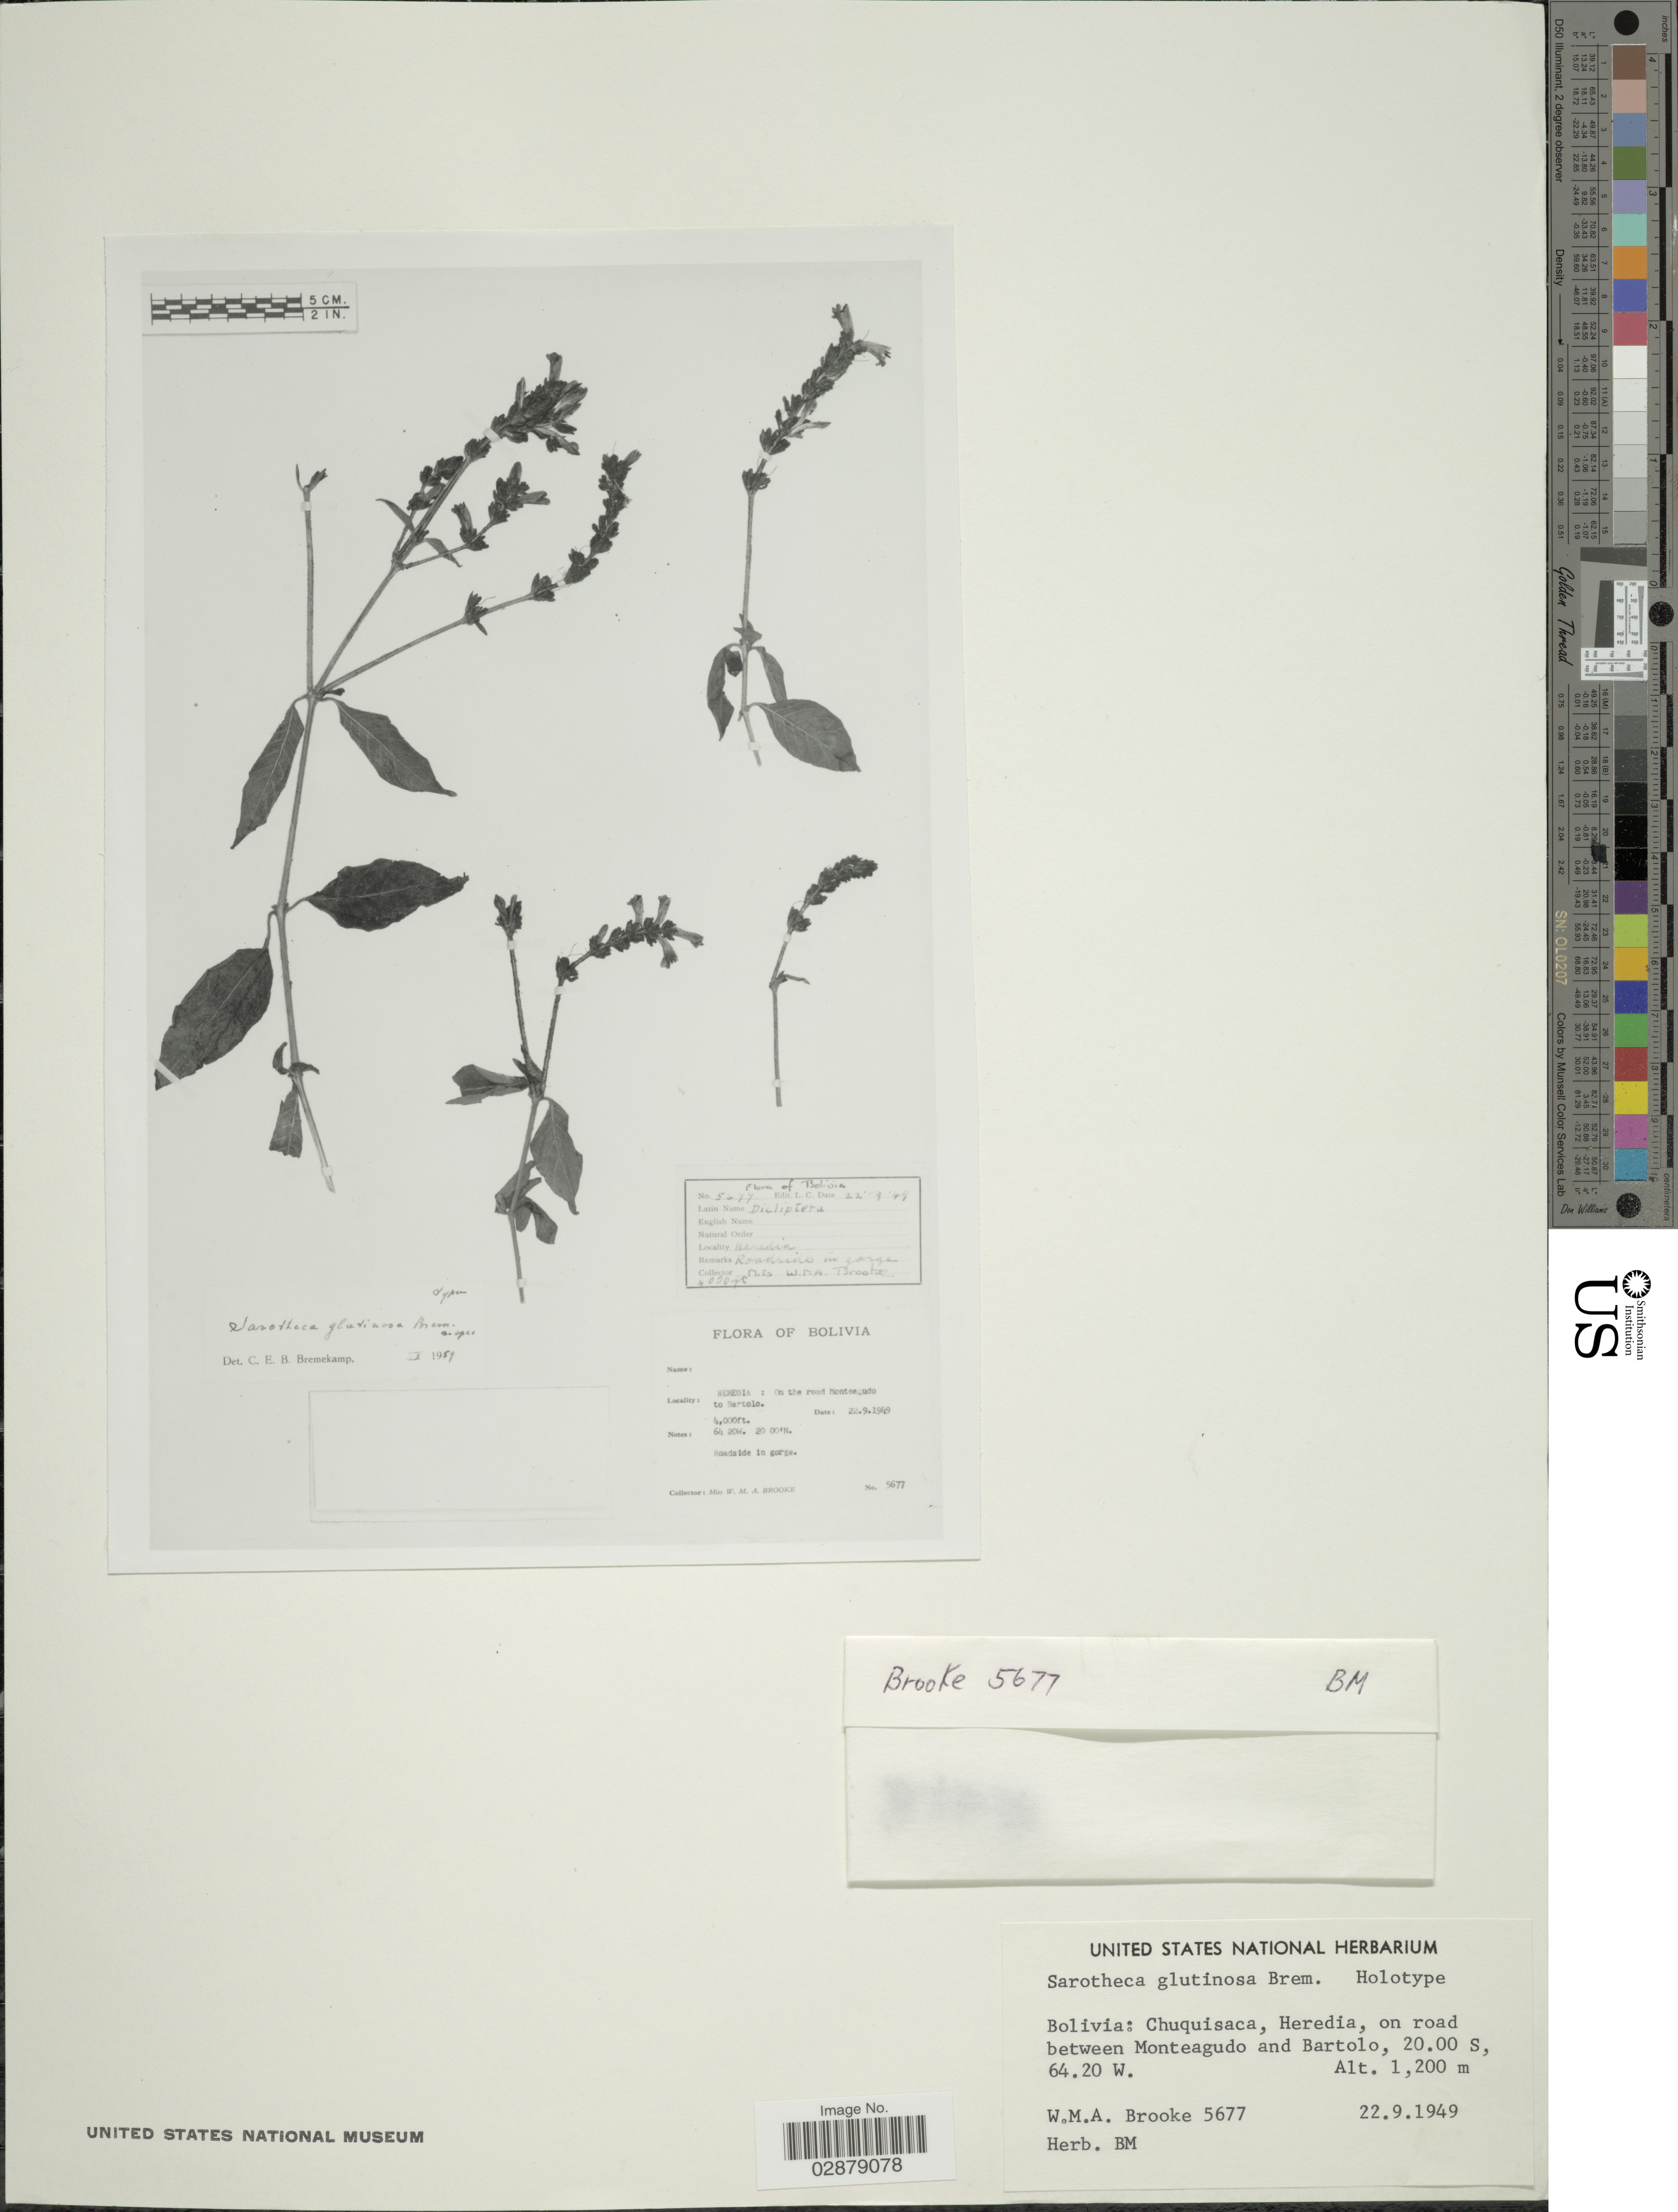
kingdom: Plantae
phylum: Tracheophyta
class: Magnoliopsida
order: Lamiales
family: Acanthaceae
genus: Justicia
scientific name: Justicia glutinosa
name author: (Bremek.) V.A.W. Graham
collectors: W. Brooke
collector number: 5677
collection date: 1949-09-22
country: Bolivia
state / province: Chuquisaca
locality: Heredia, on road between Monteagudo and Bartolo.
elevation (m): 1200